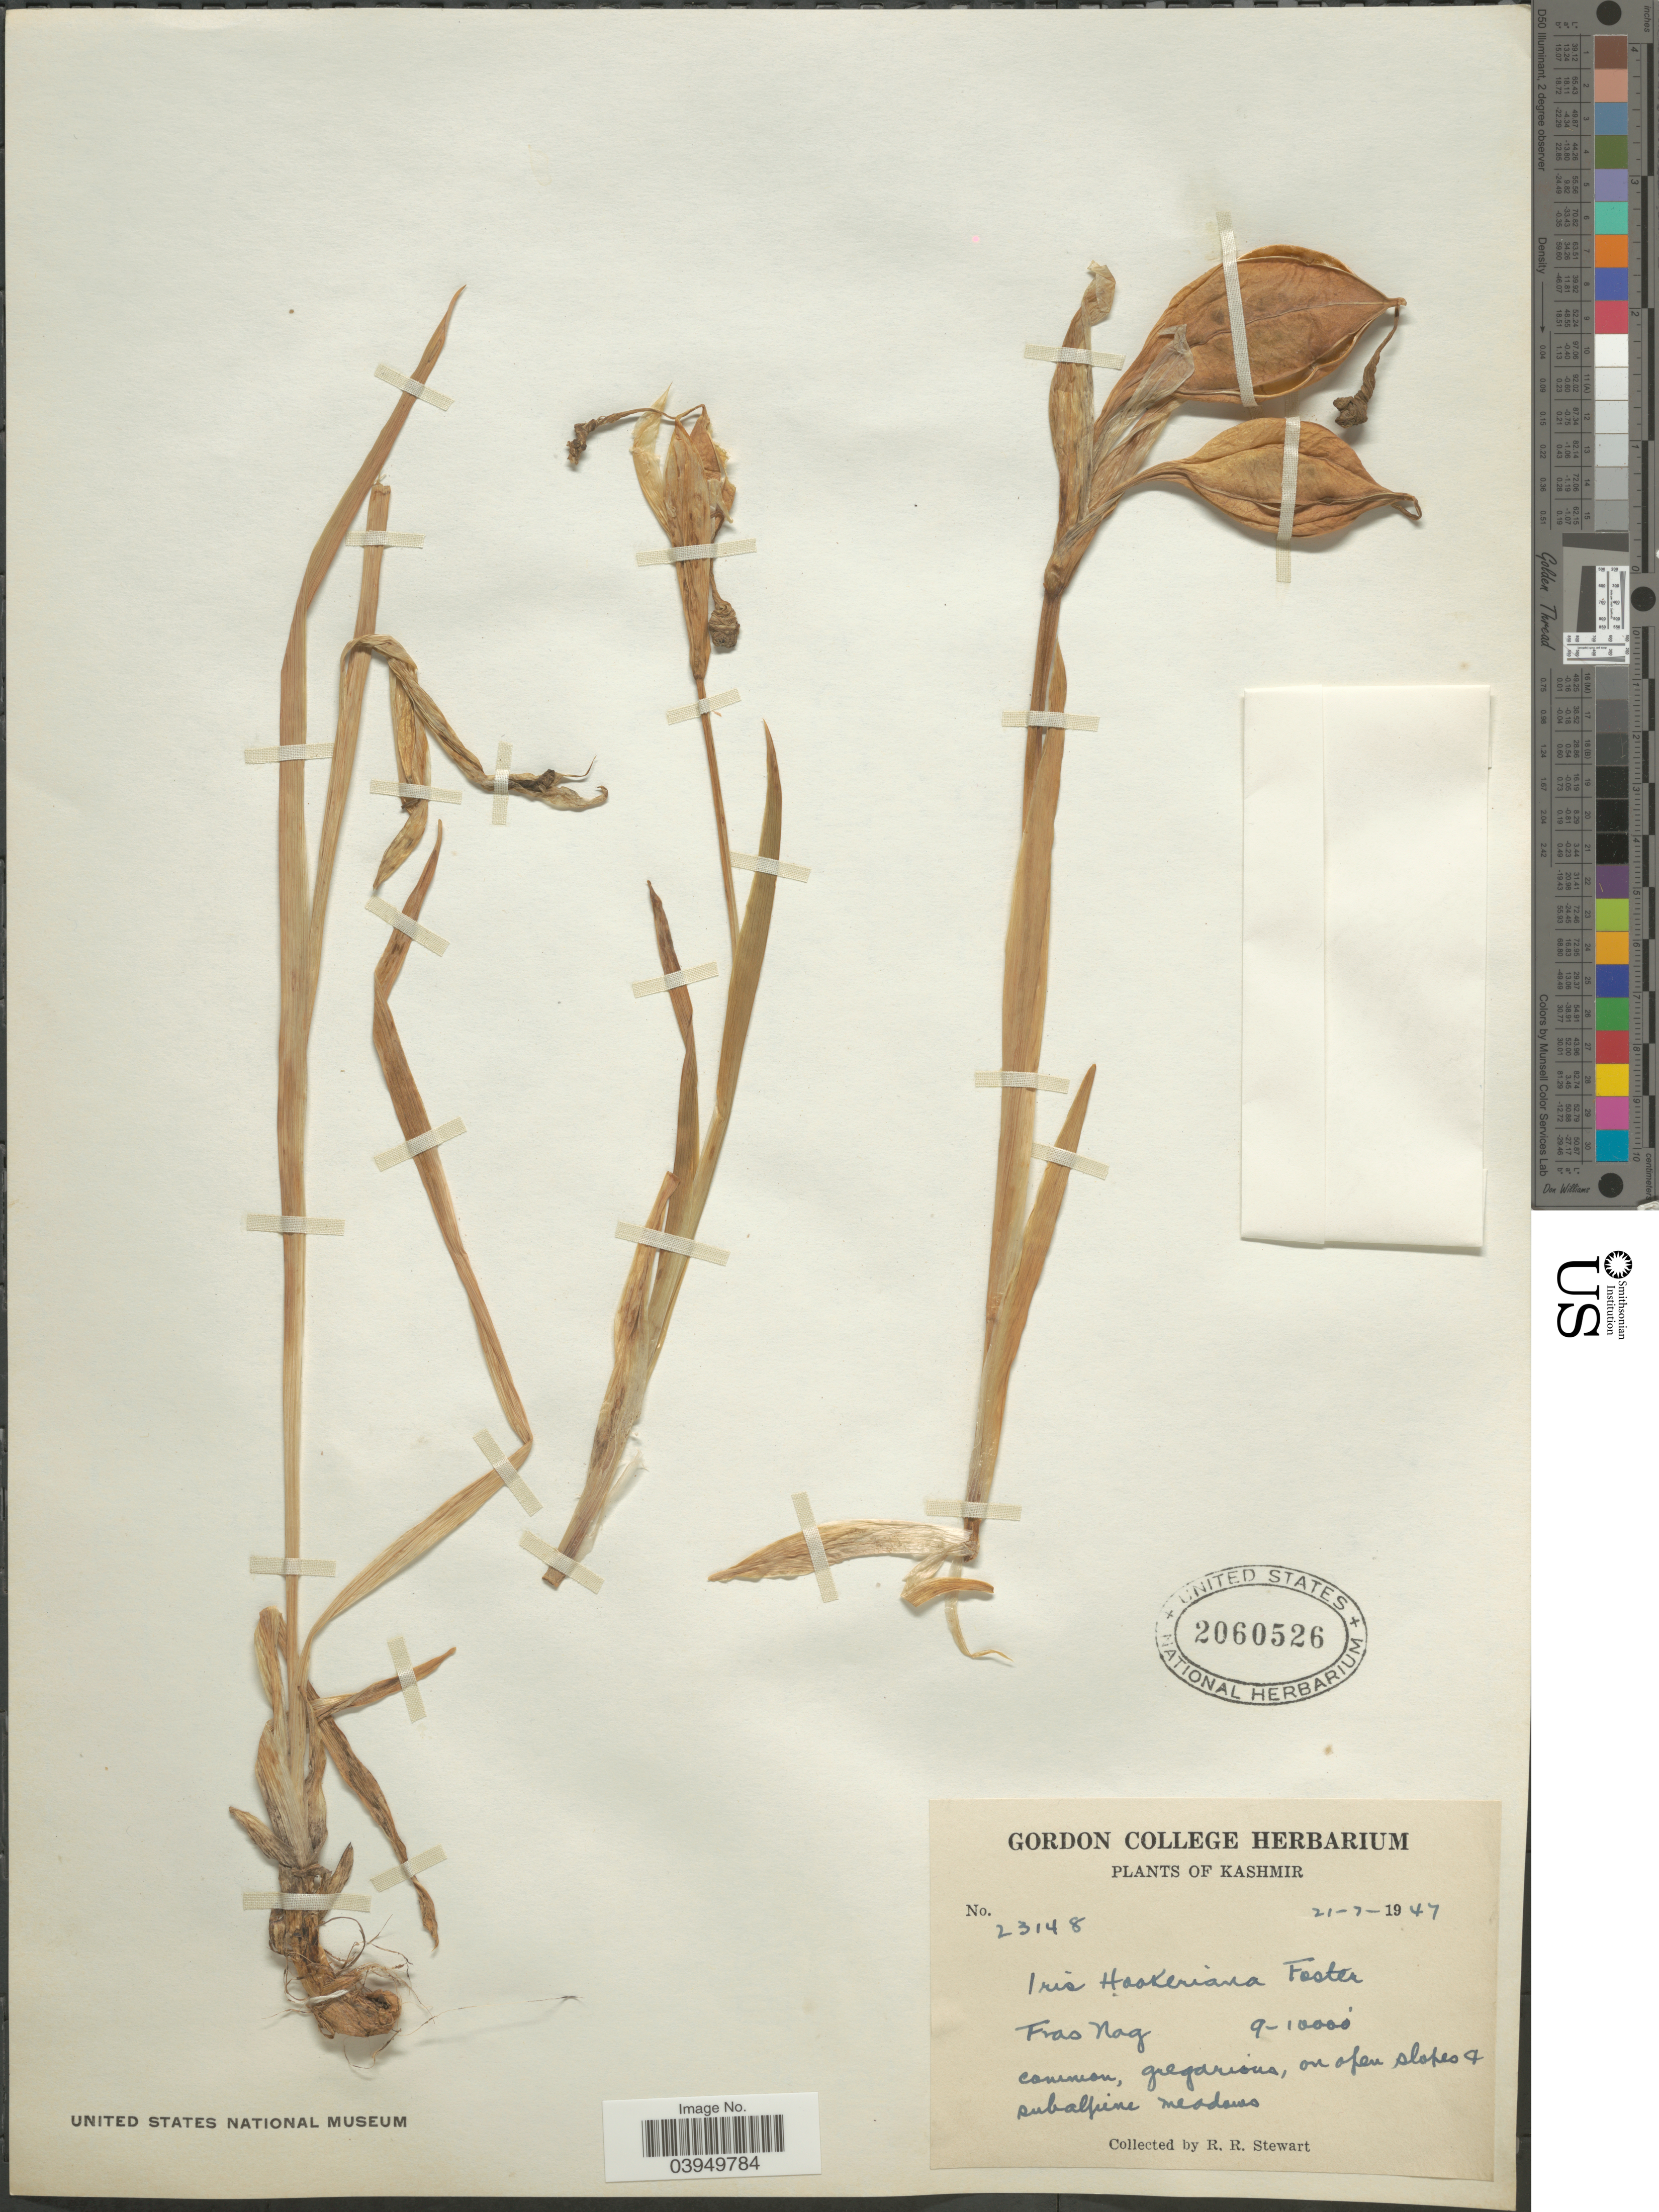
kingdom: Plantae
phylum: Tracheophyta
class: Liliopsida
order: Asparagales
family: Iridaceae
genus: Iris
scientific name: Iris hookeriana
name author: Foster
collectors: R. Stewart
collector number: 23148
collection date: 1947-07-21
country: India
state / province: Jammu and Kashmir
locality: Kashmir. Fras Nag.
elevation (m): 2743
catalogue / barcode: US 2060526